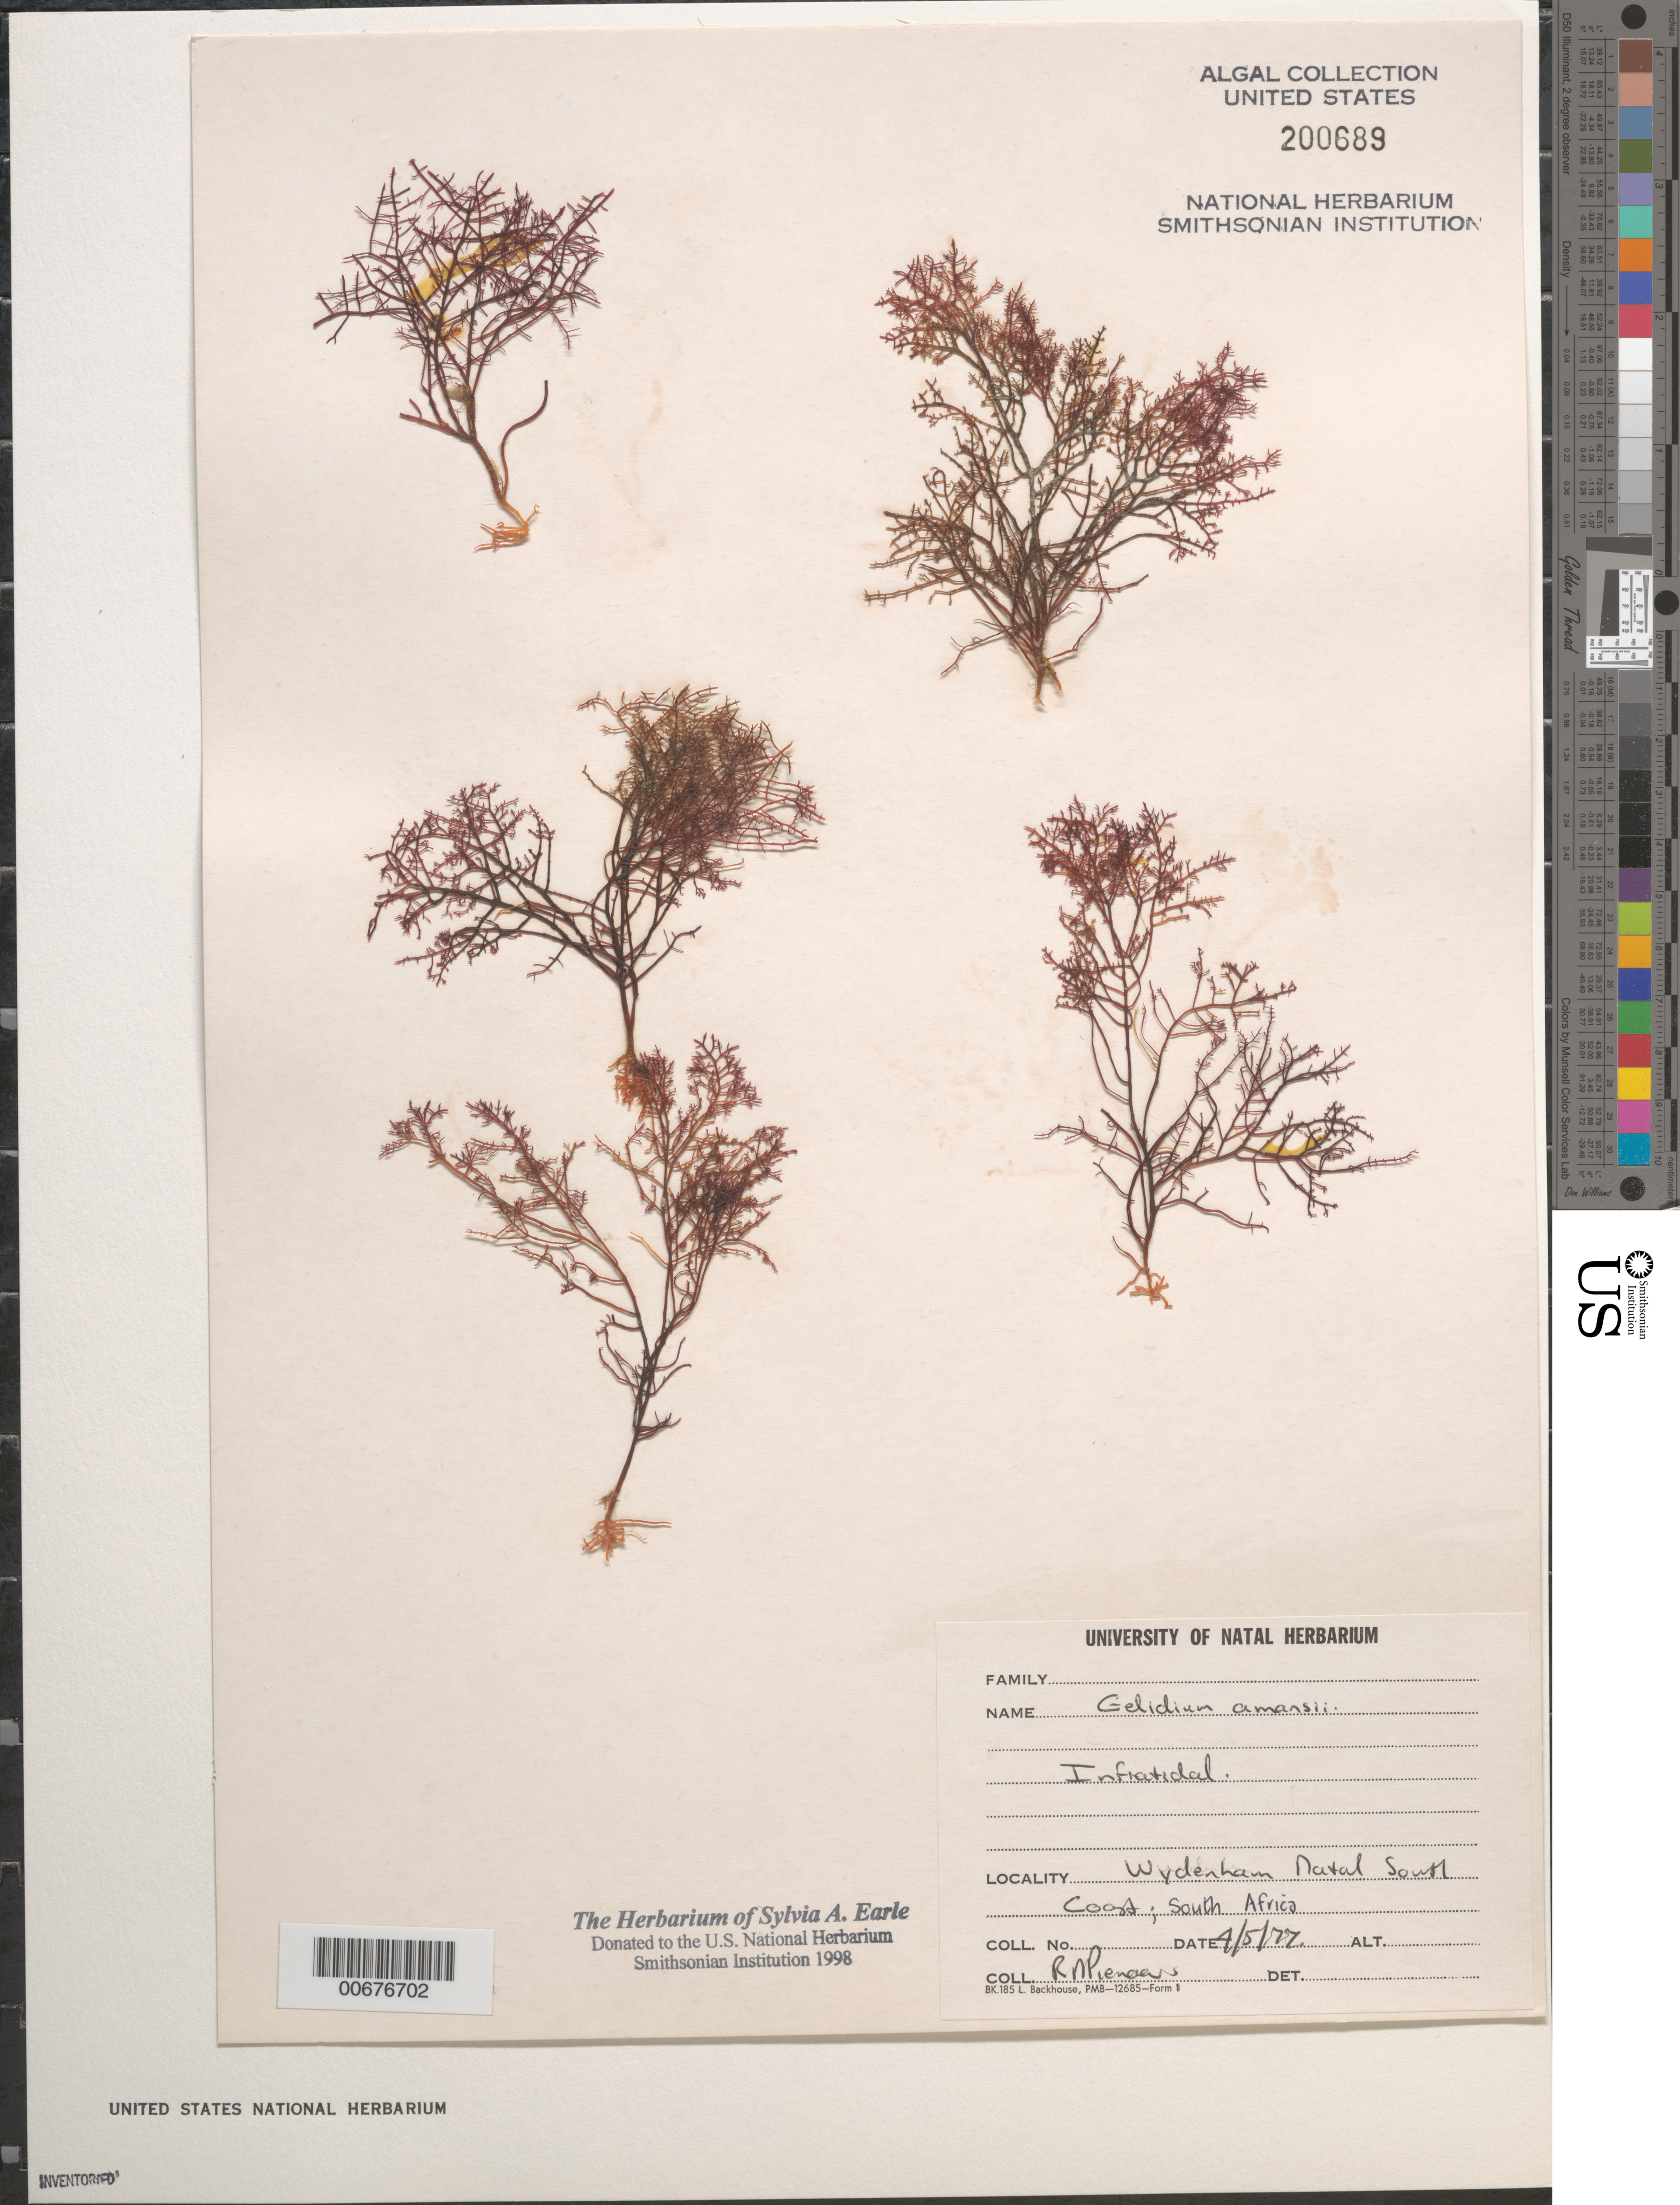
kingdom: Plantae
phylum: Rhodophyta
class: Florideophyceae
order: Gelidiales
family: Gelidiaceae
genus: Gelidium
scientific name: Gelidium amansii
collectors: R. Pienaar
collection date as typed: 04 May 1977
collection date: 1977-05-04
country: South Africa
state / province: KwaZulu-Natal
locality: Widenham (Wydenham), South Coast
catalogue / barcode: US 200689